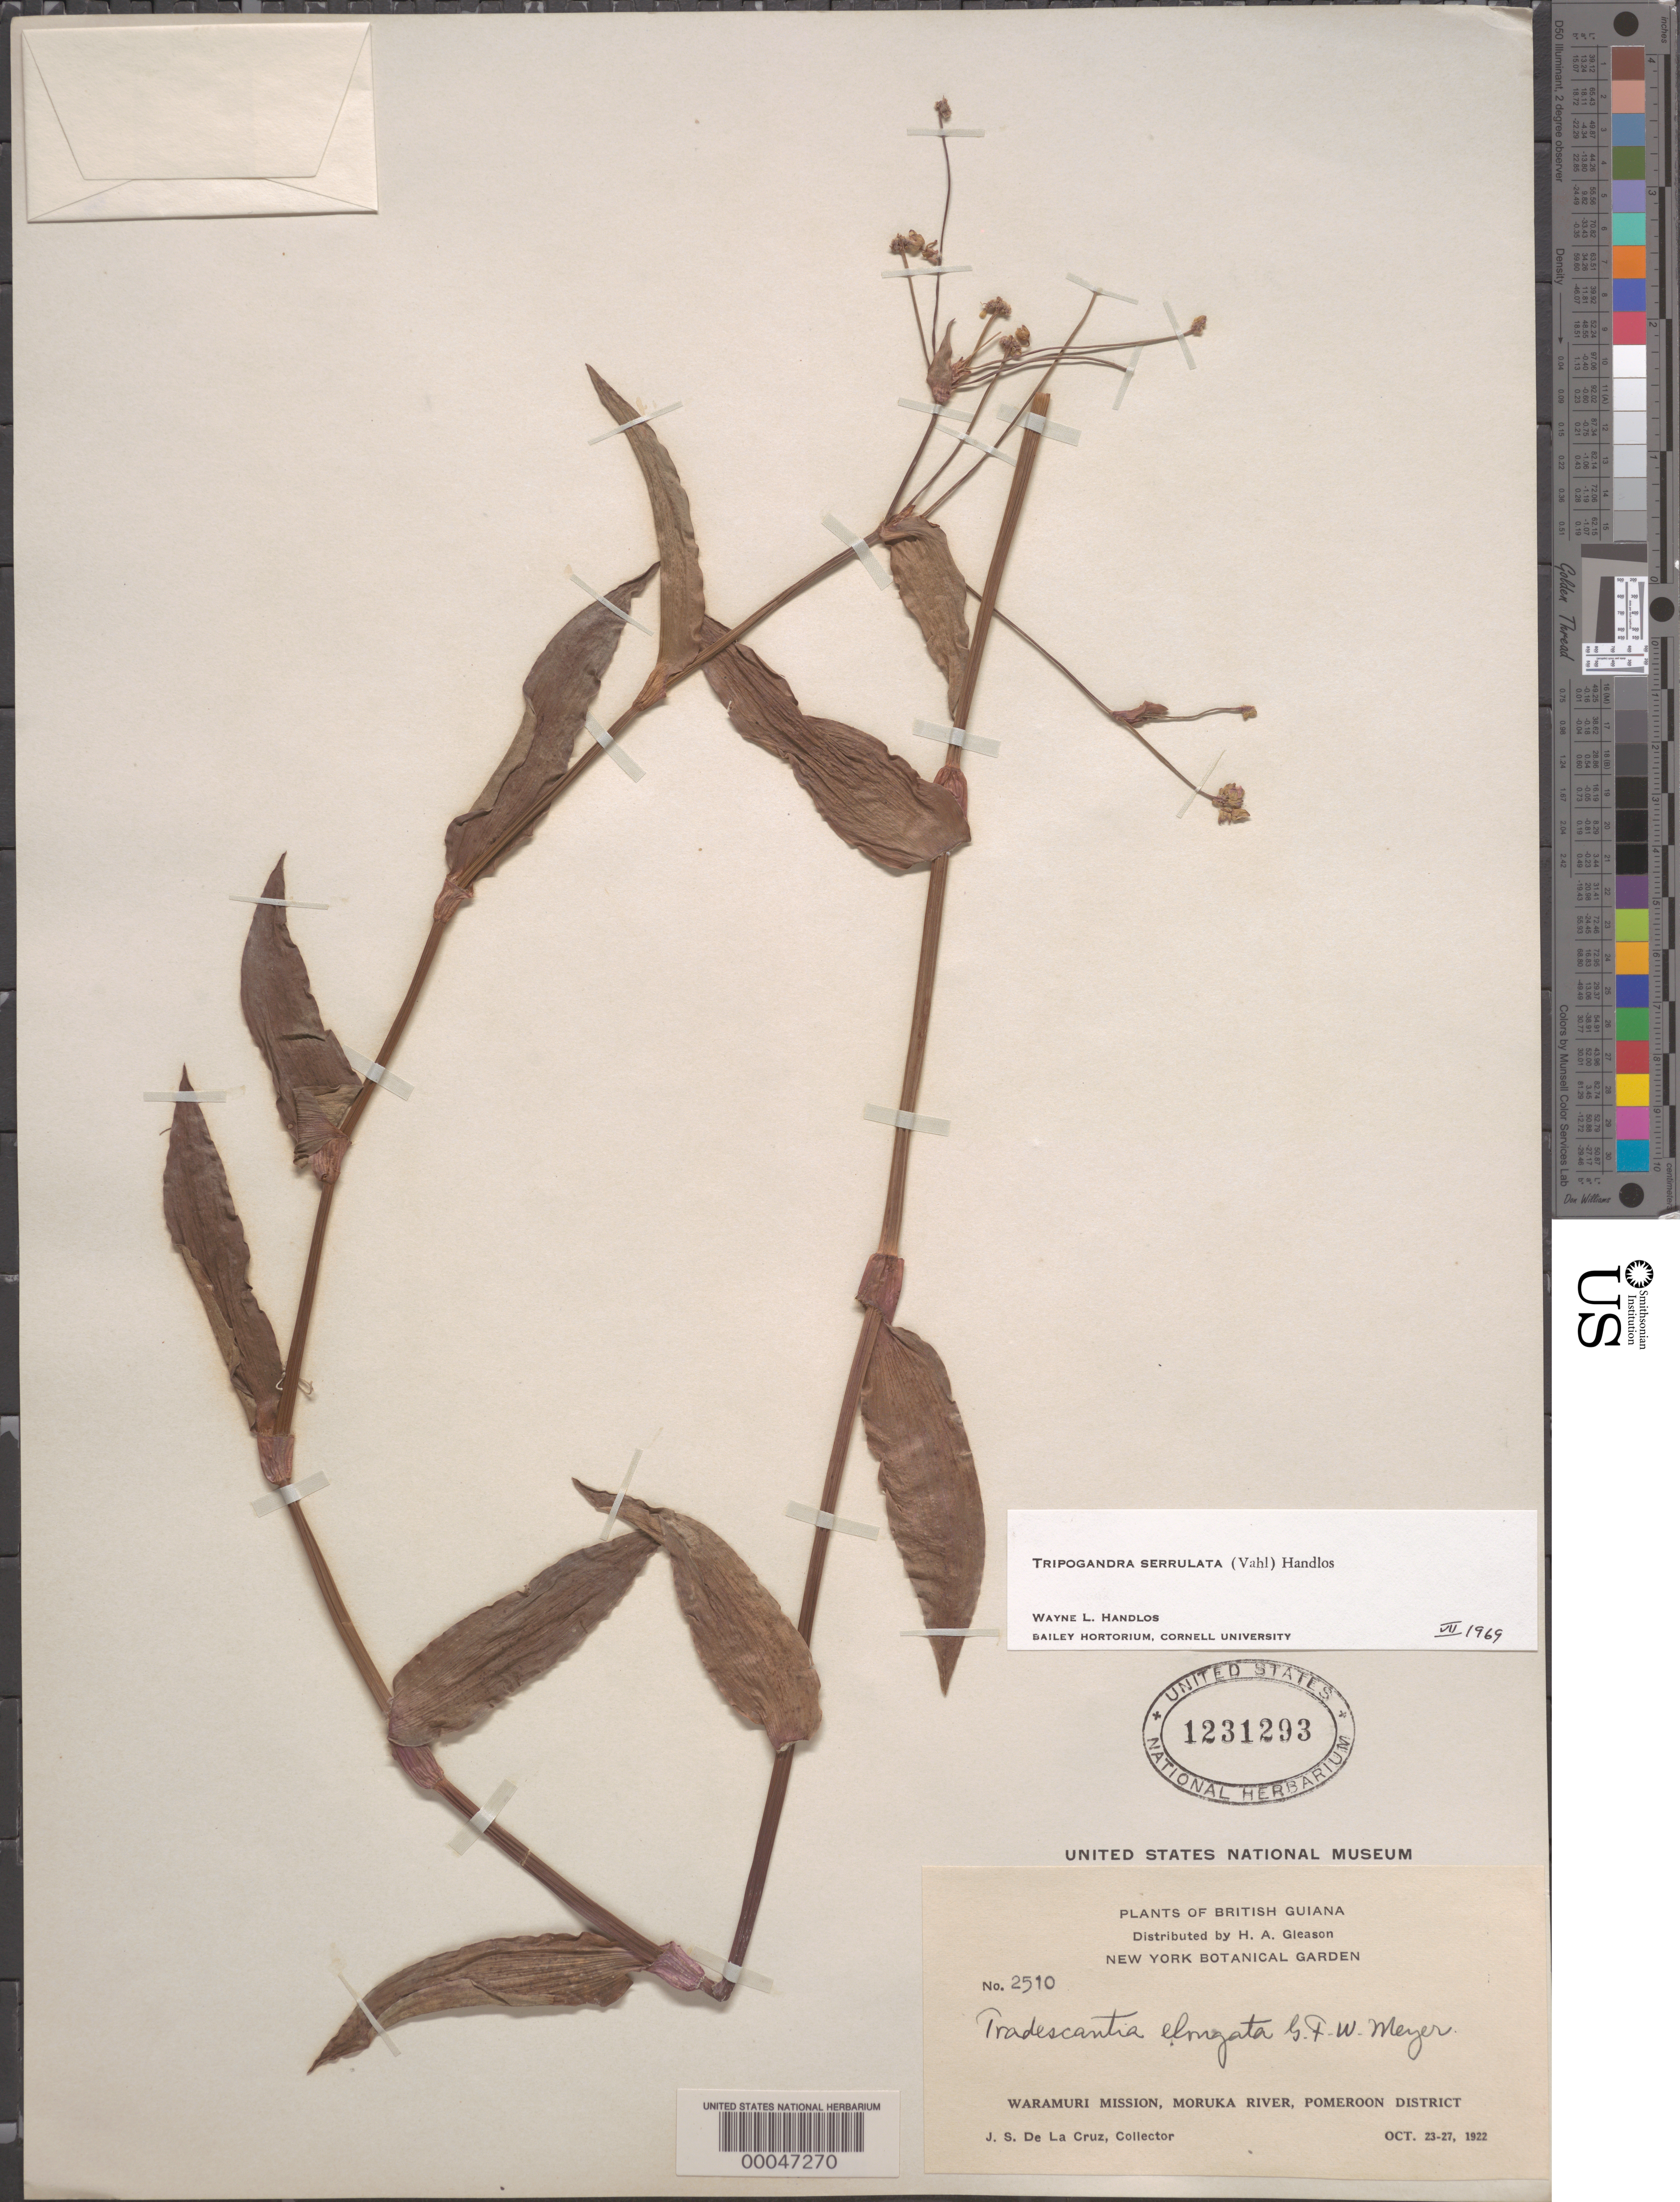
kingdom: Plantae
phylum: Tracheophyta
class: Liliopsida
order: Commelinales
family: Commelinaceae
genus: Tripogandra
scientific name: Tripogandra serrulata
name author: (Vahl) Handlos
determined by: Handlos, W. L.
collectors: J. S. de la Cruz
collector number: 2510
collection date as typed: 23 Oct 1922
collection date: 1922-10-23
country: Guyana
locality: Waramuri mission, moruka river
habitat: Riverbank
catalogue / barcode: US 1231293